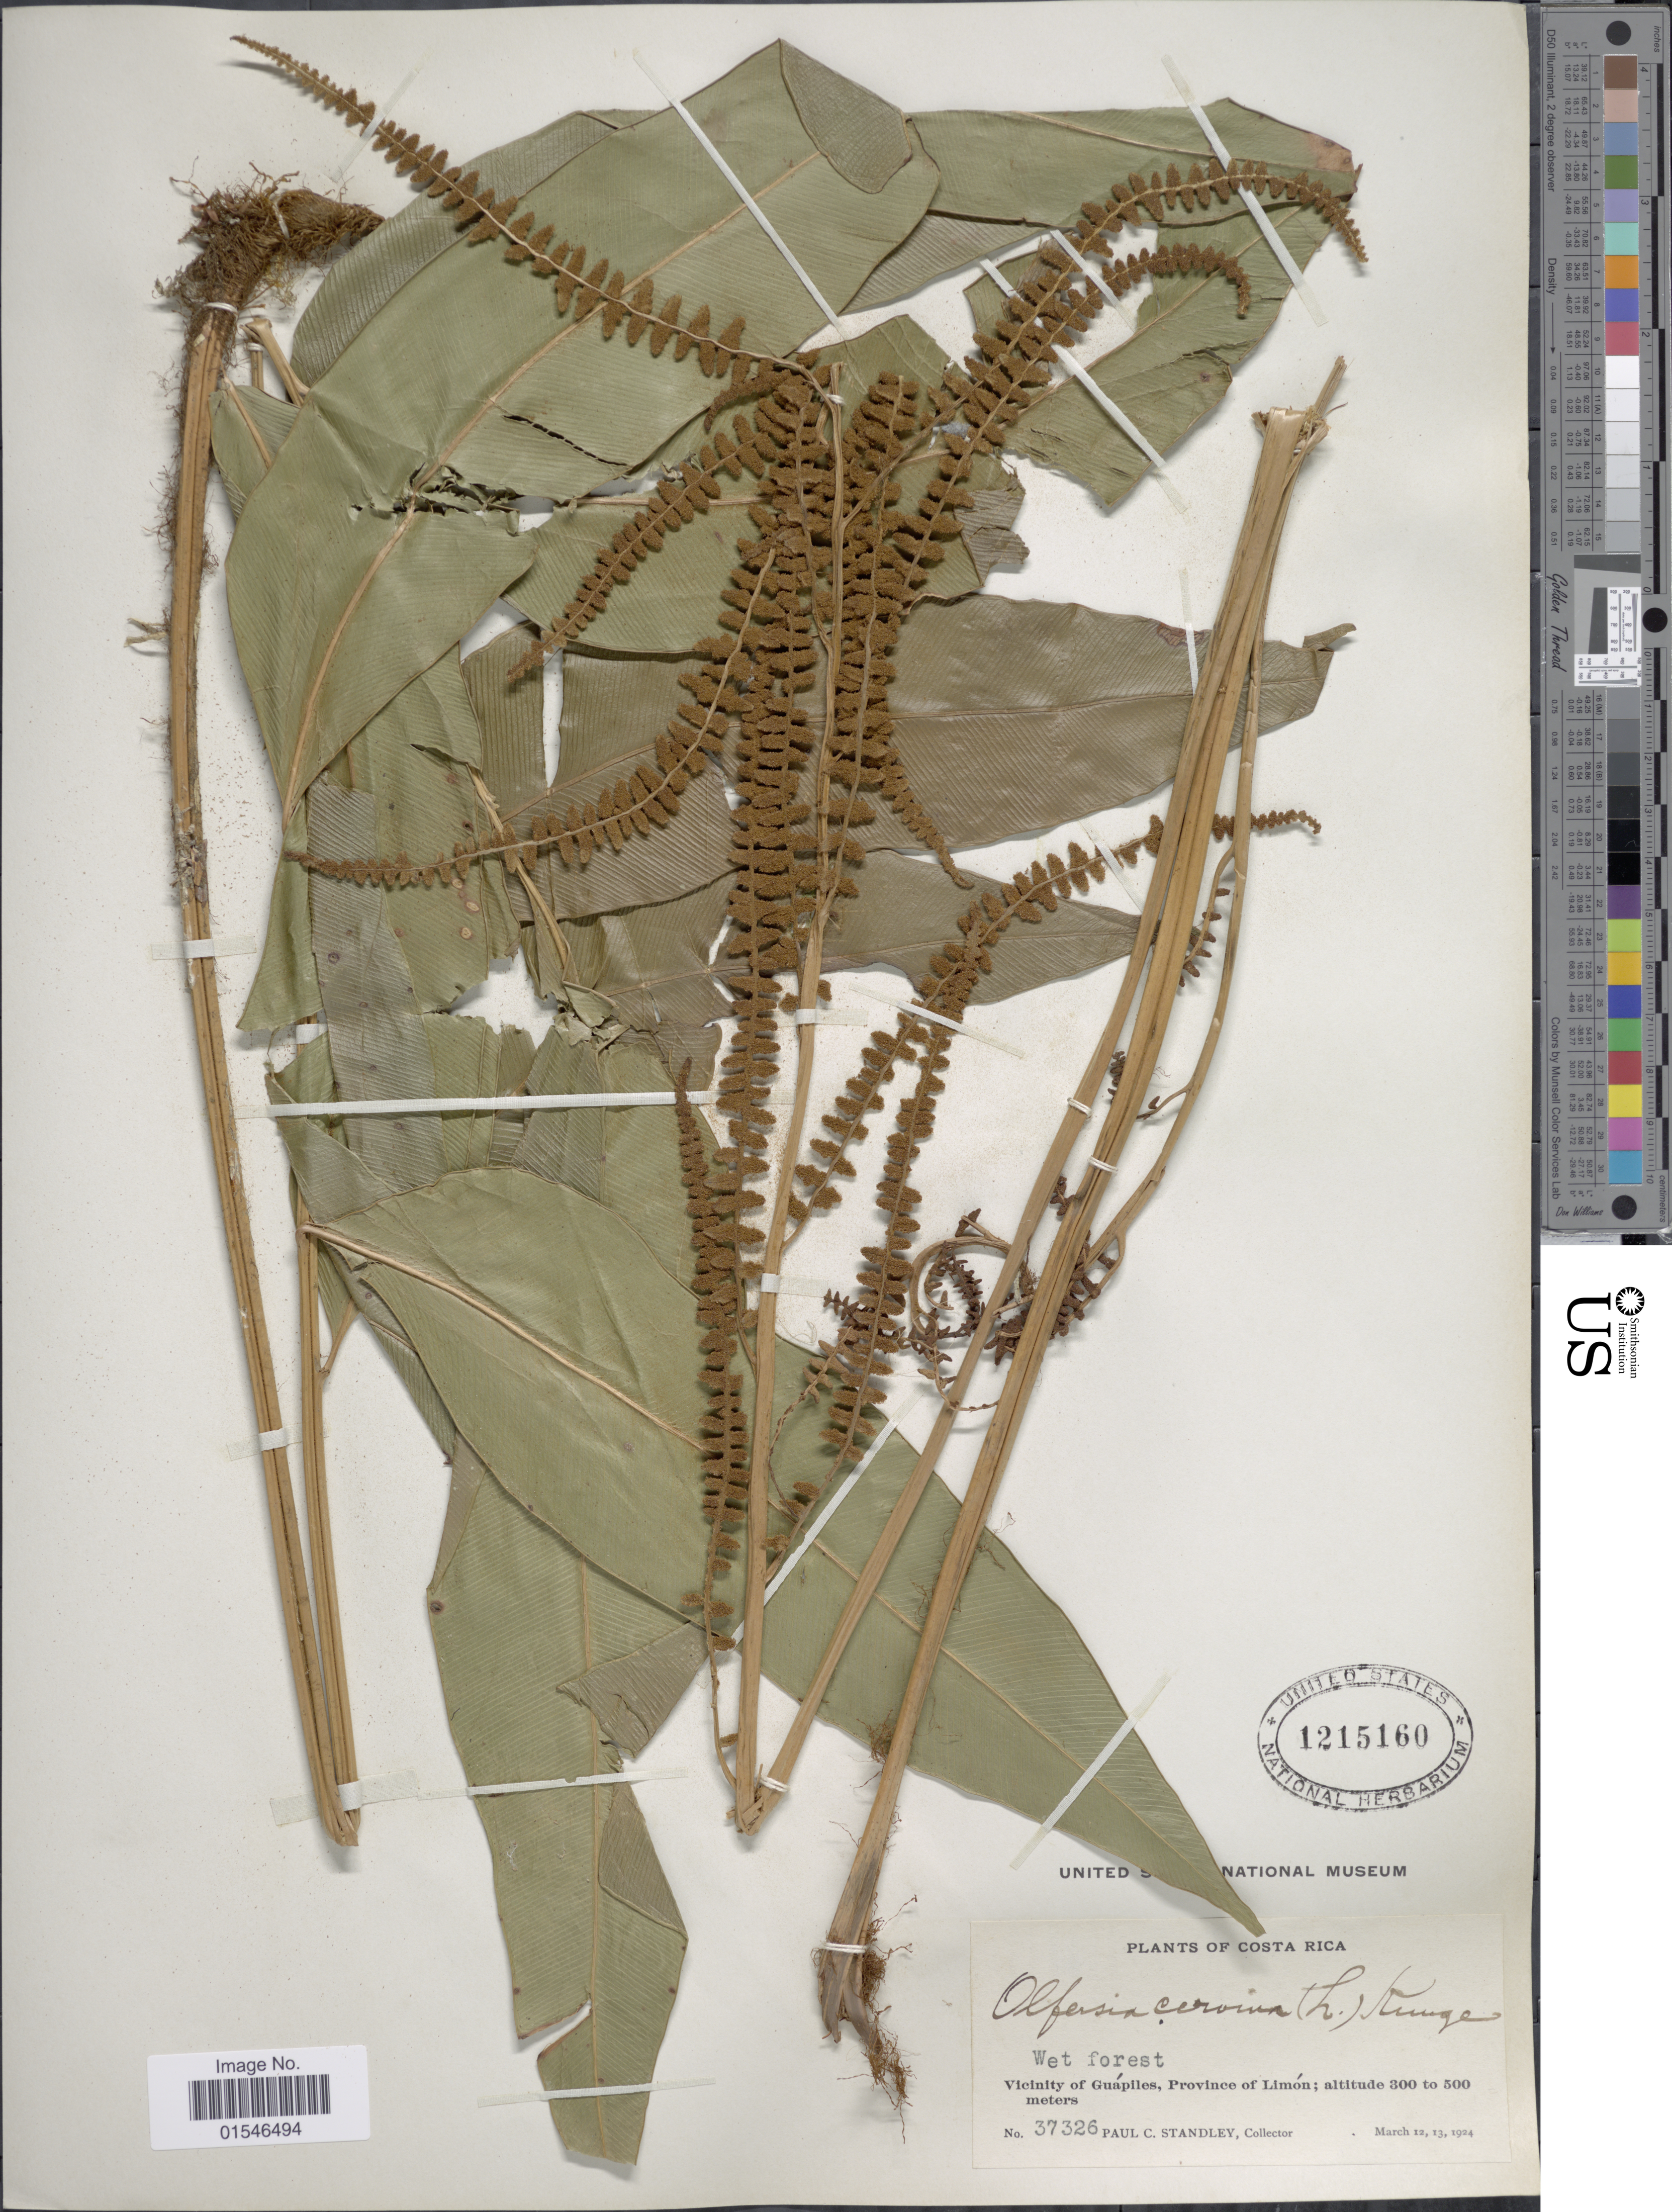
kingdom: Plantae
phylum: Tracheophyta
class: Polypodiopsida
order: Polypodiales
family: Dryopteridaceae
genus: Olfersia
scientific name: Olfersia cervina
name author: (L.) Kunze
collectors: P. C. Standley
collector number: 37326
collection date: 1924-03-12/1924-03-13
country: Costa Rica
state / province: Limón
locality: Vicinity of Gúapiles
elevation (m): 300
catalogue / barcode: US 1215160